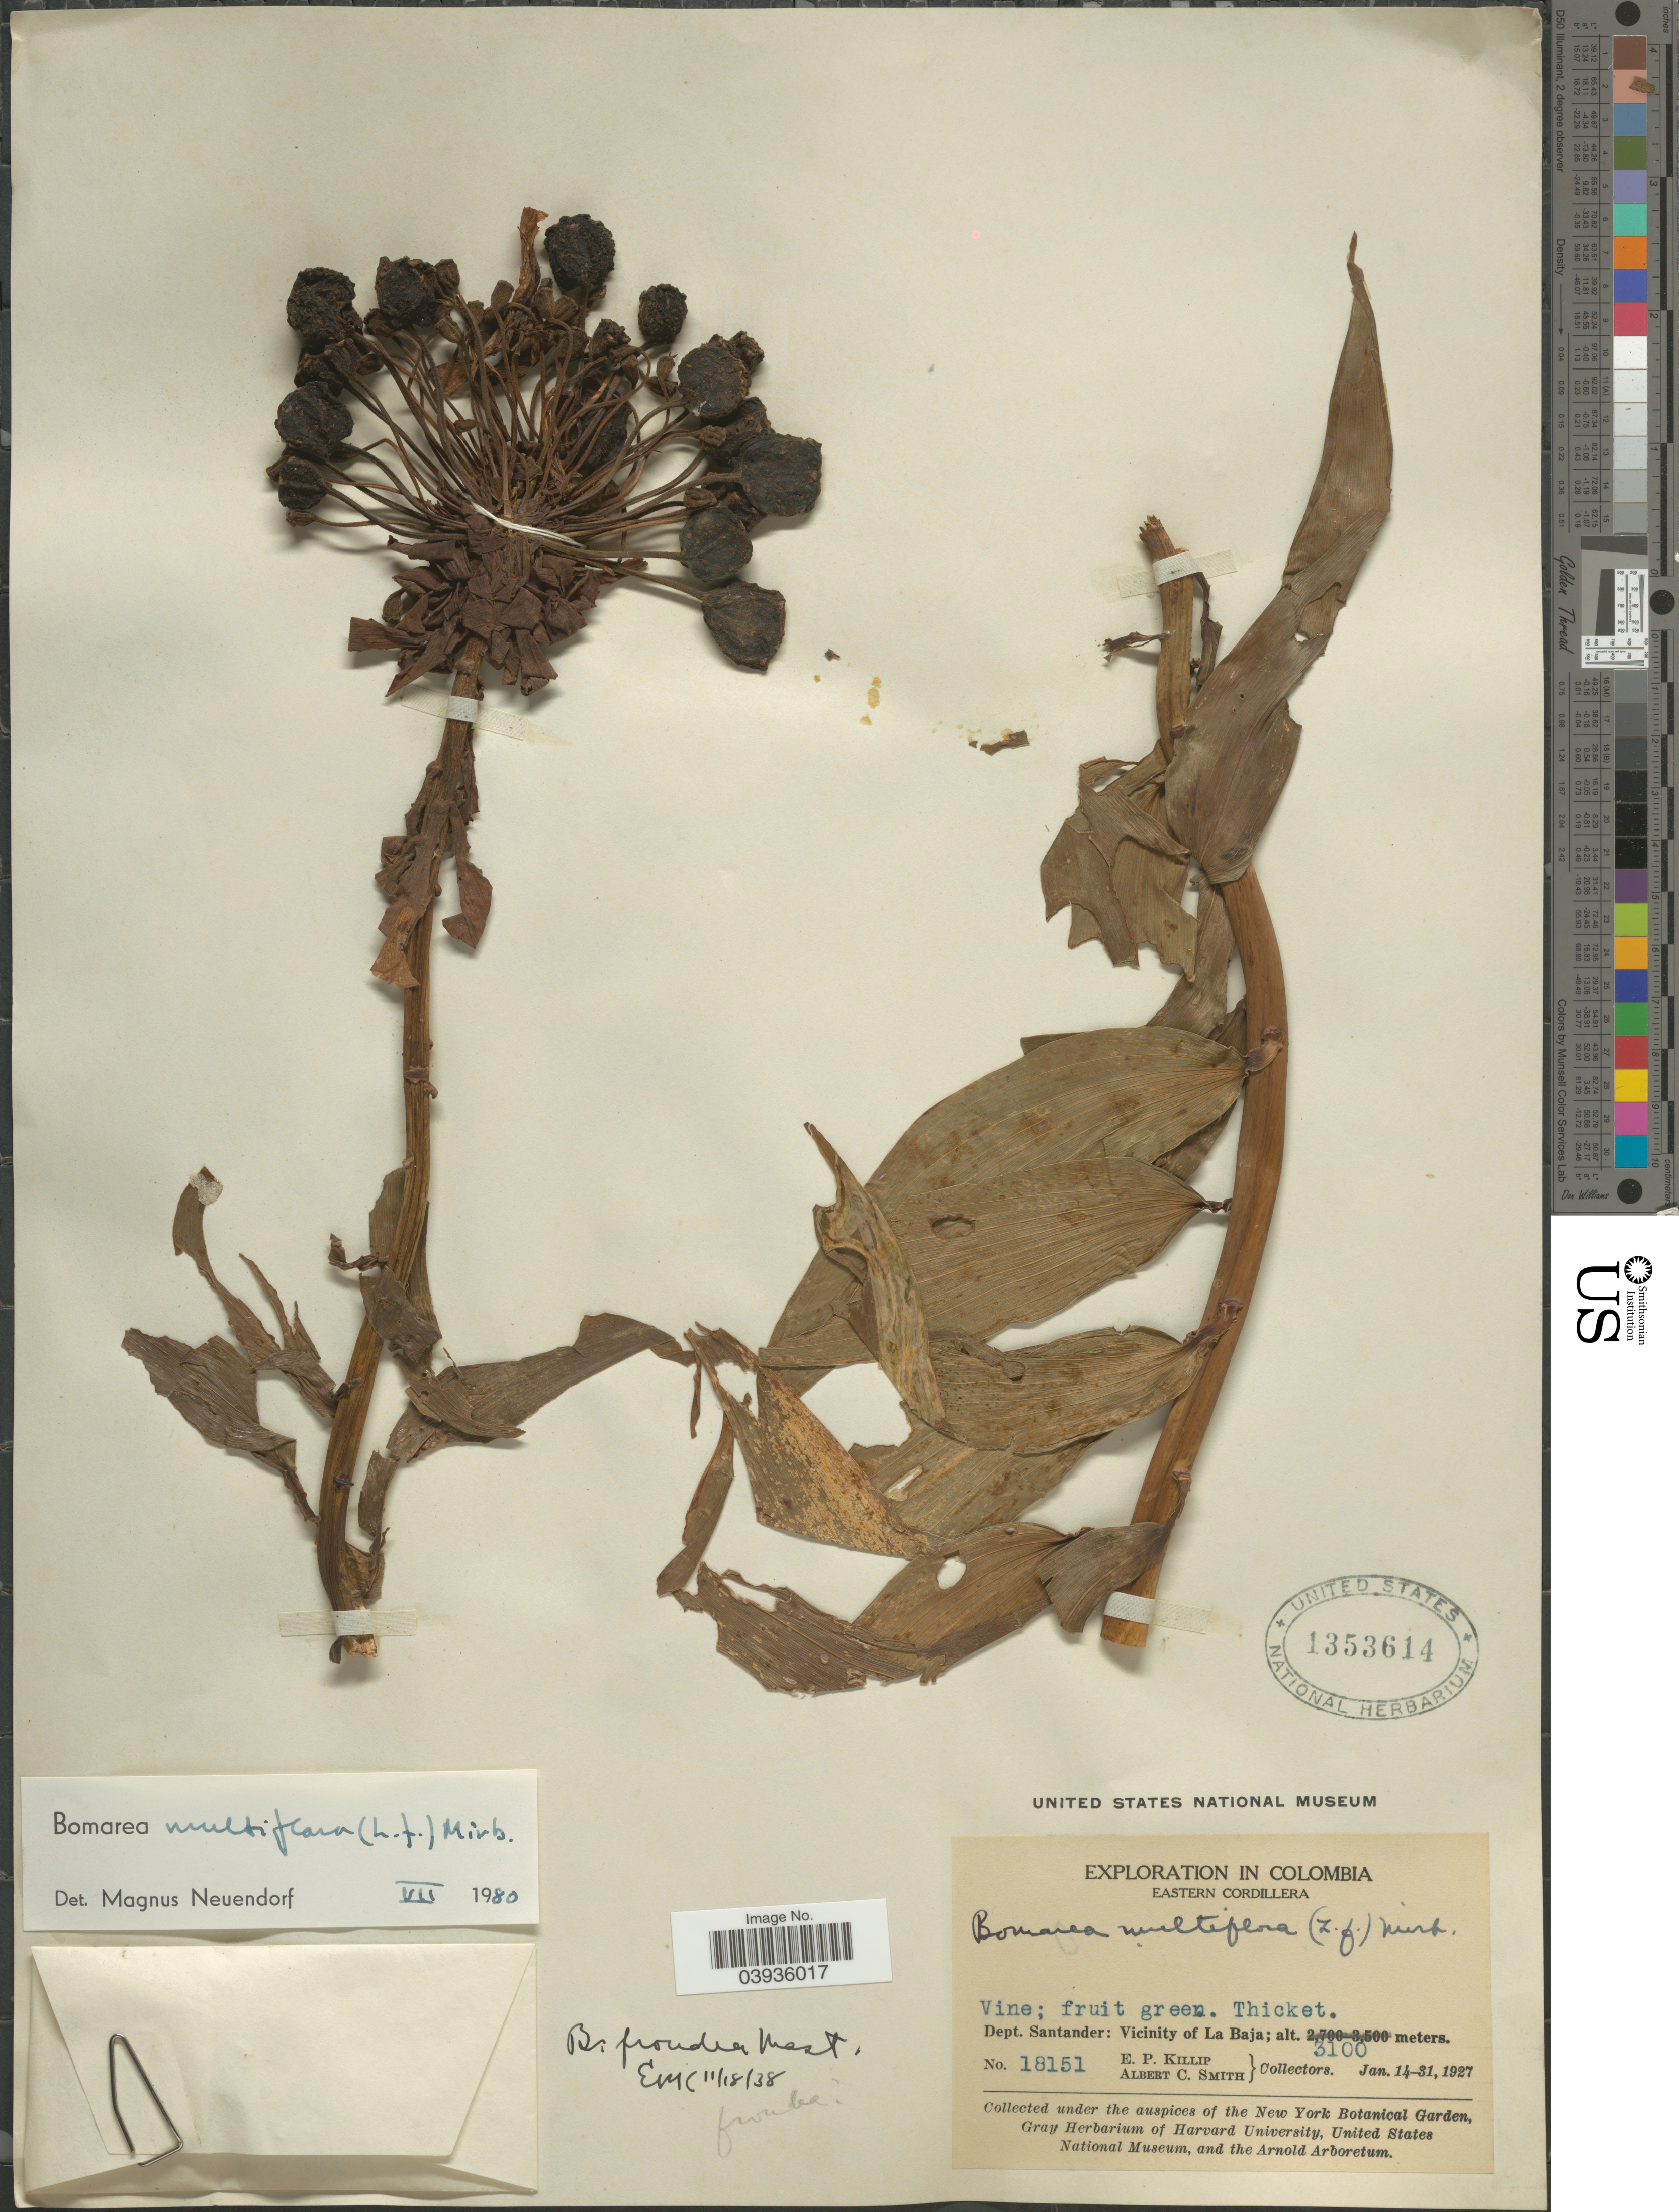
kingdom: Plantae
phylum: Tracheophyta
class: Liliopsida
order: Liliales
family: Alstroemeriaceae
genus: Bomarea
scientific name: Bomarea multiflora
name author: (L. f.) Mirb.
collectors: E. P. Killip & A. C. Smith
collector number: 18151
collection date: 1927-01-14/1927-01-31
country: Colombia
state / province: Santander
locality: Eastern Cordillera. Dept. Santander: Vicinity of La Baja.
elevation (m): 3100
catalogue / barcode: US 1353614